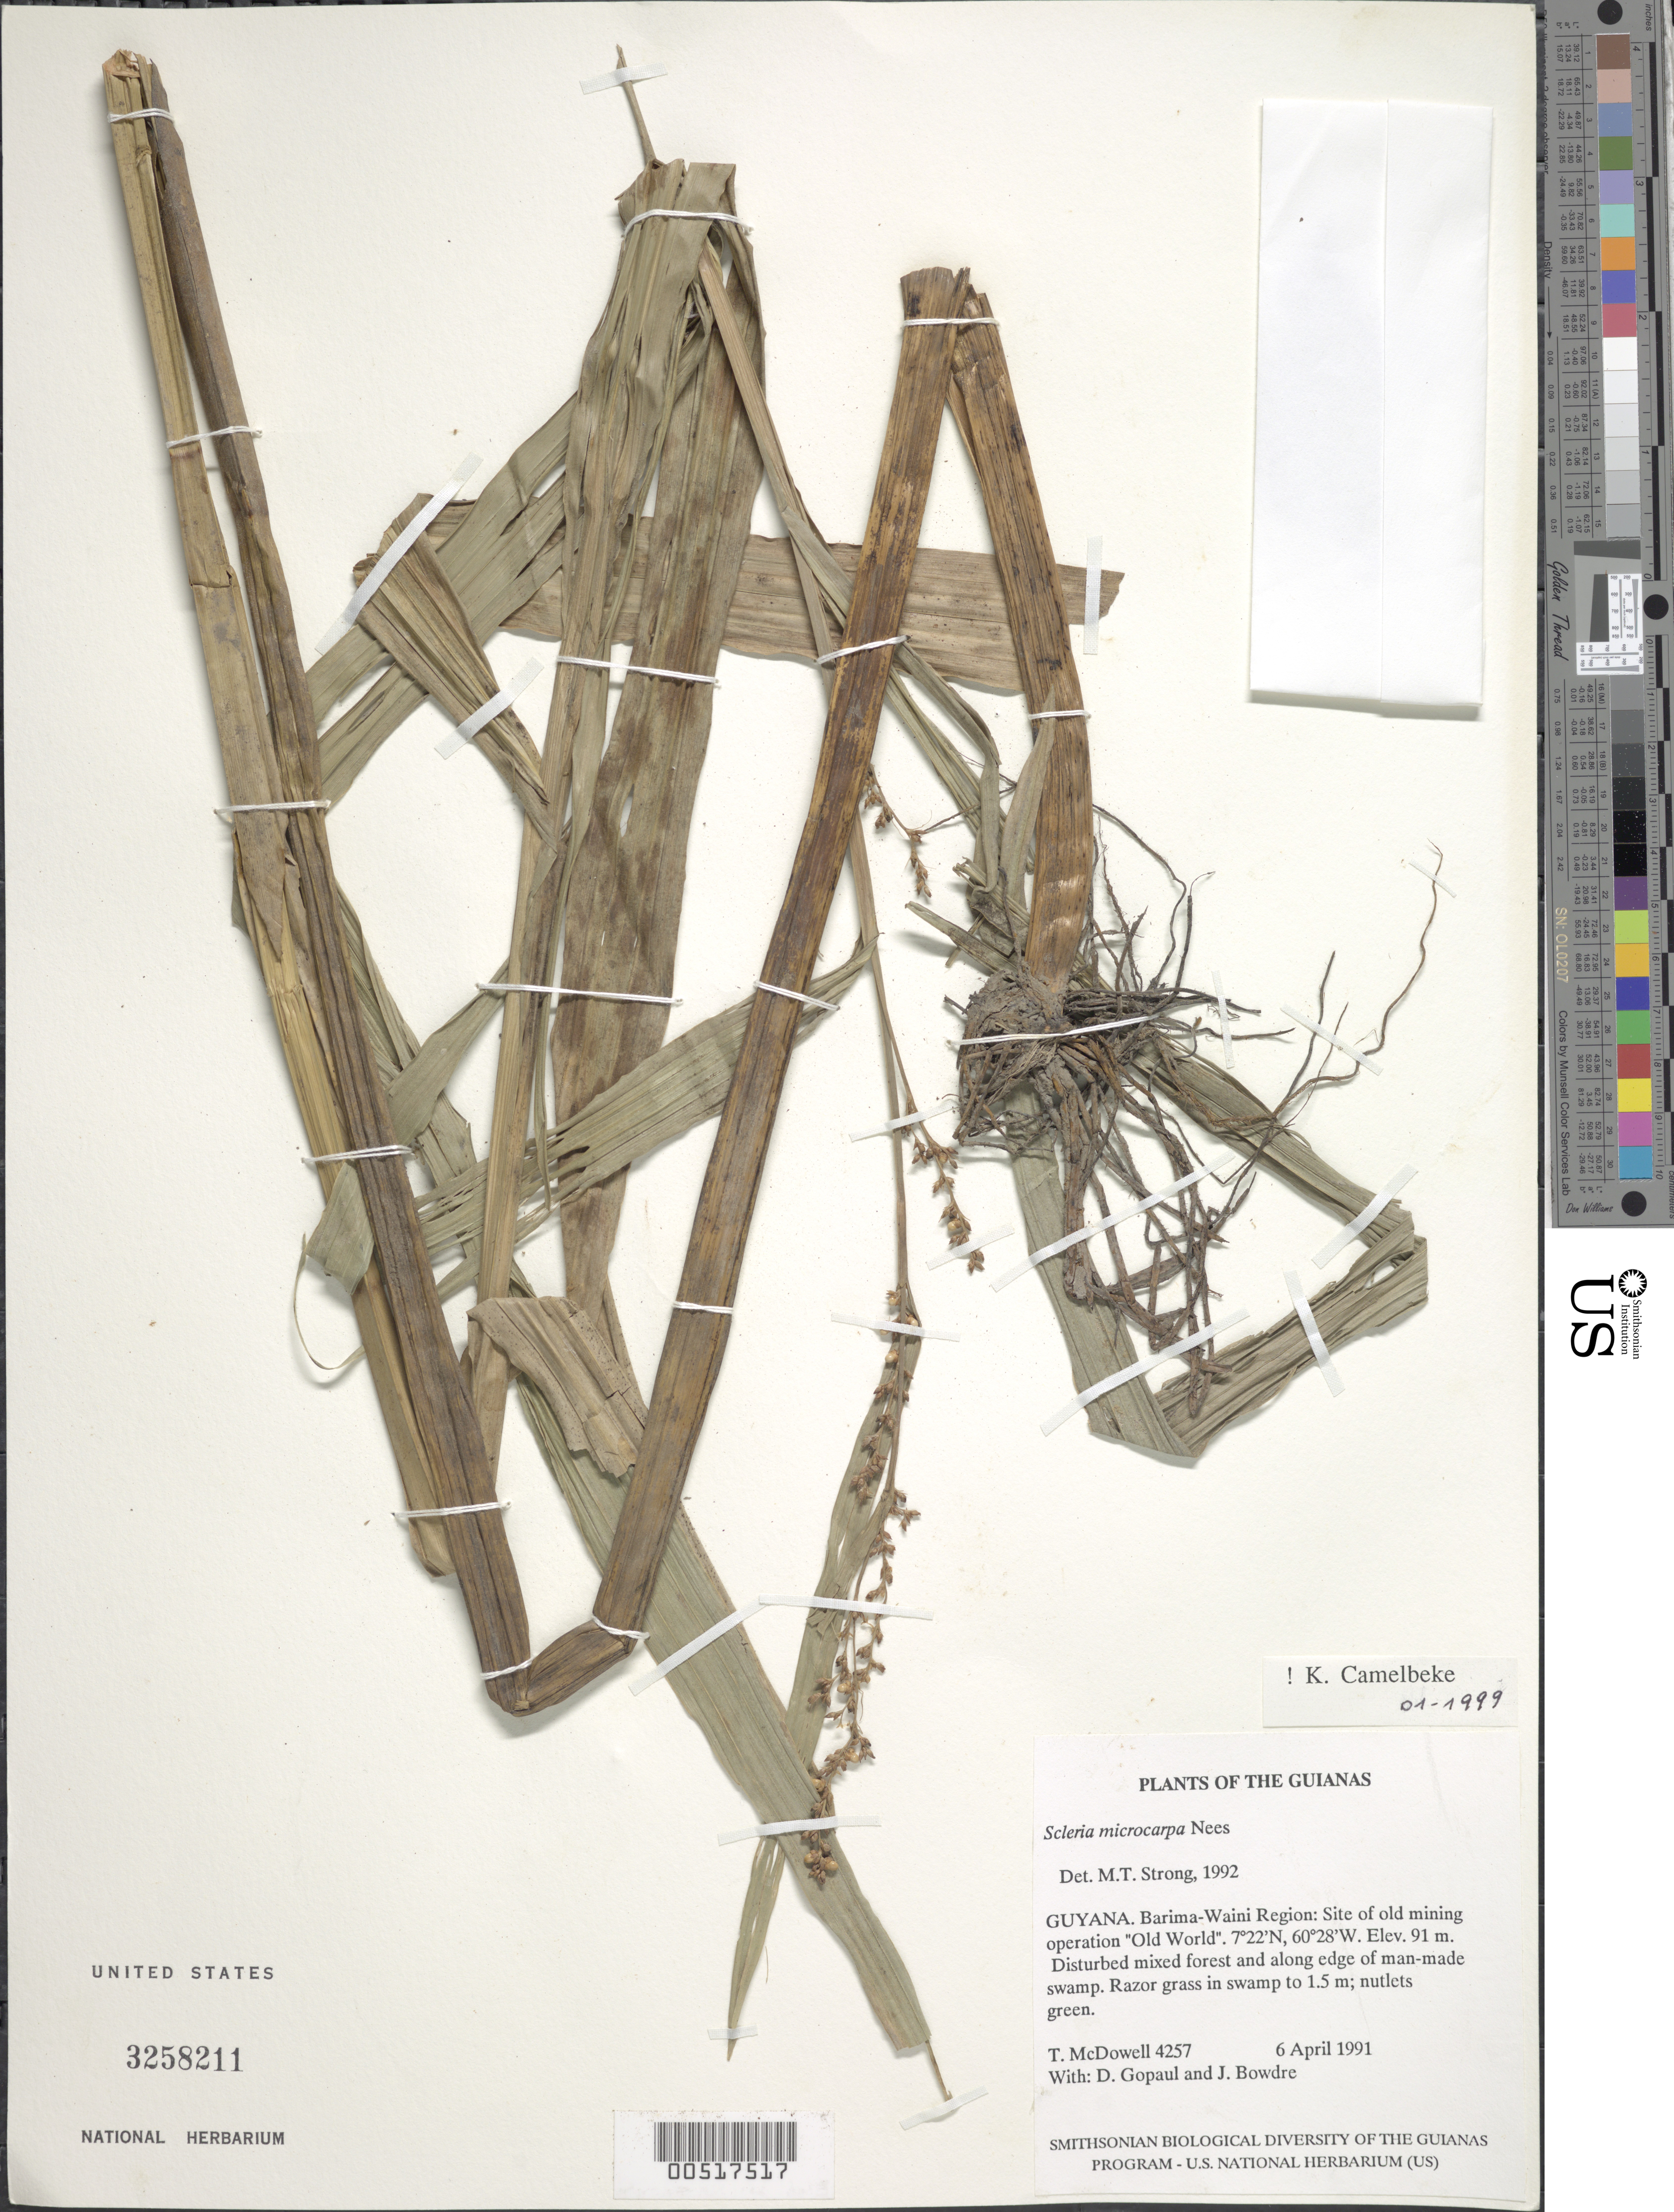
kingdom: Plantae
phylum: Tracheophyta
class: Liliopsida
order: Poales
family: Cyperaceae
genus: Scleria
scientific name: Scleria microcarpa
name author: Nees ex Kunth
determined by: Camelbeke, K.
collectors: T. McDowell, D. Gopaul & J. Bowdre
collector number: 4257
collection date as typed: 6 April 1991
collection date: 1991-04-06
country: Guyana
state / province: Barima-Waini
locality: Site of old mining operation "Old World"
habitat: Disturbed mixed forest and along edge of man-made swamp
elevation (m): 91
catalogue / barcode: US 3258211